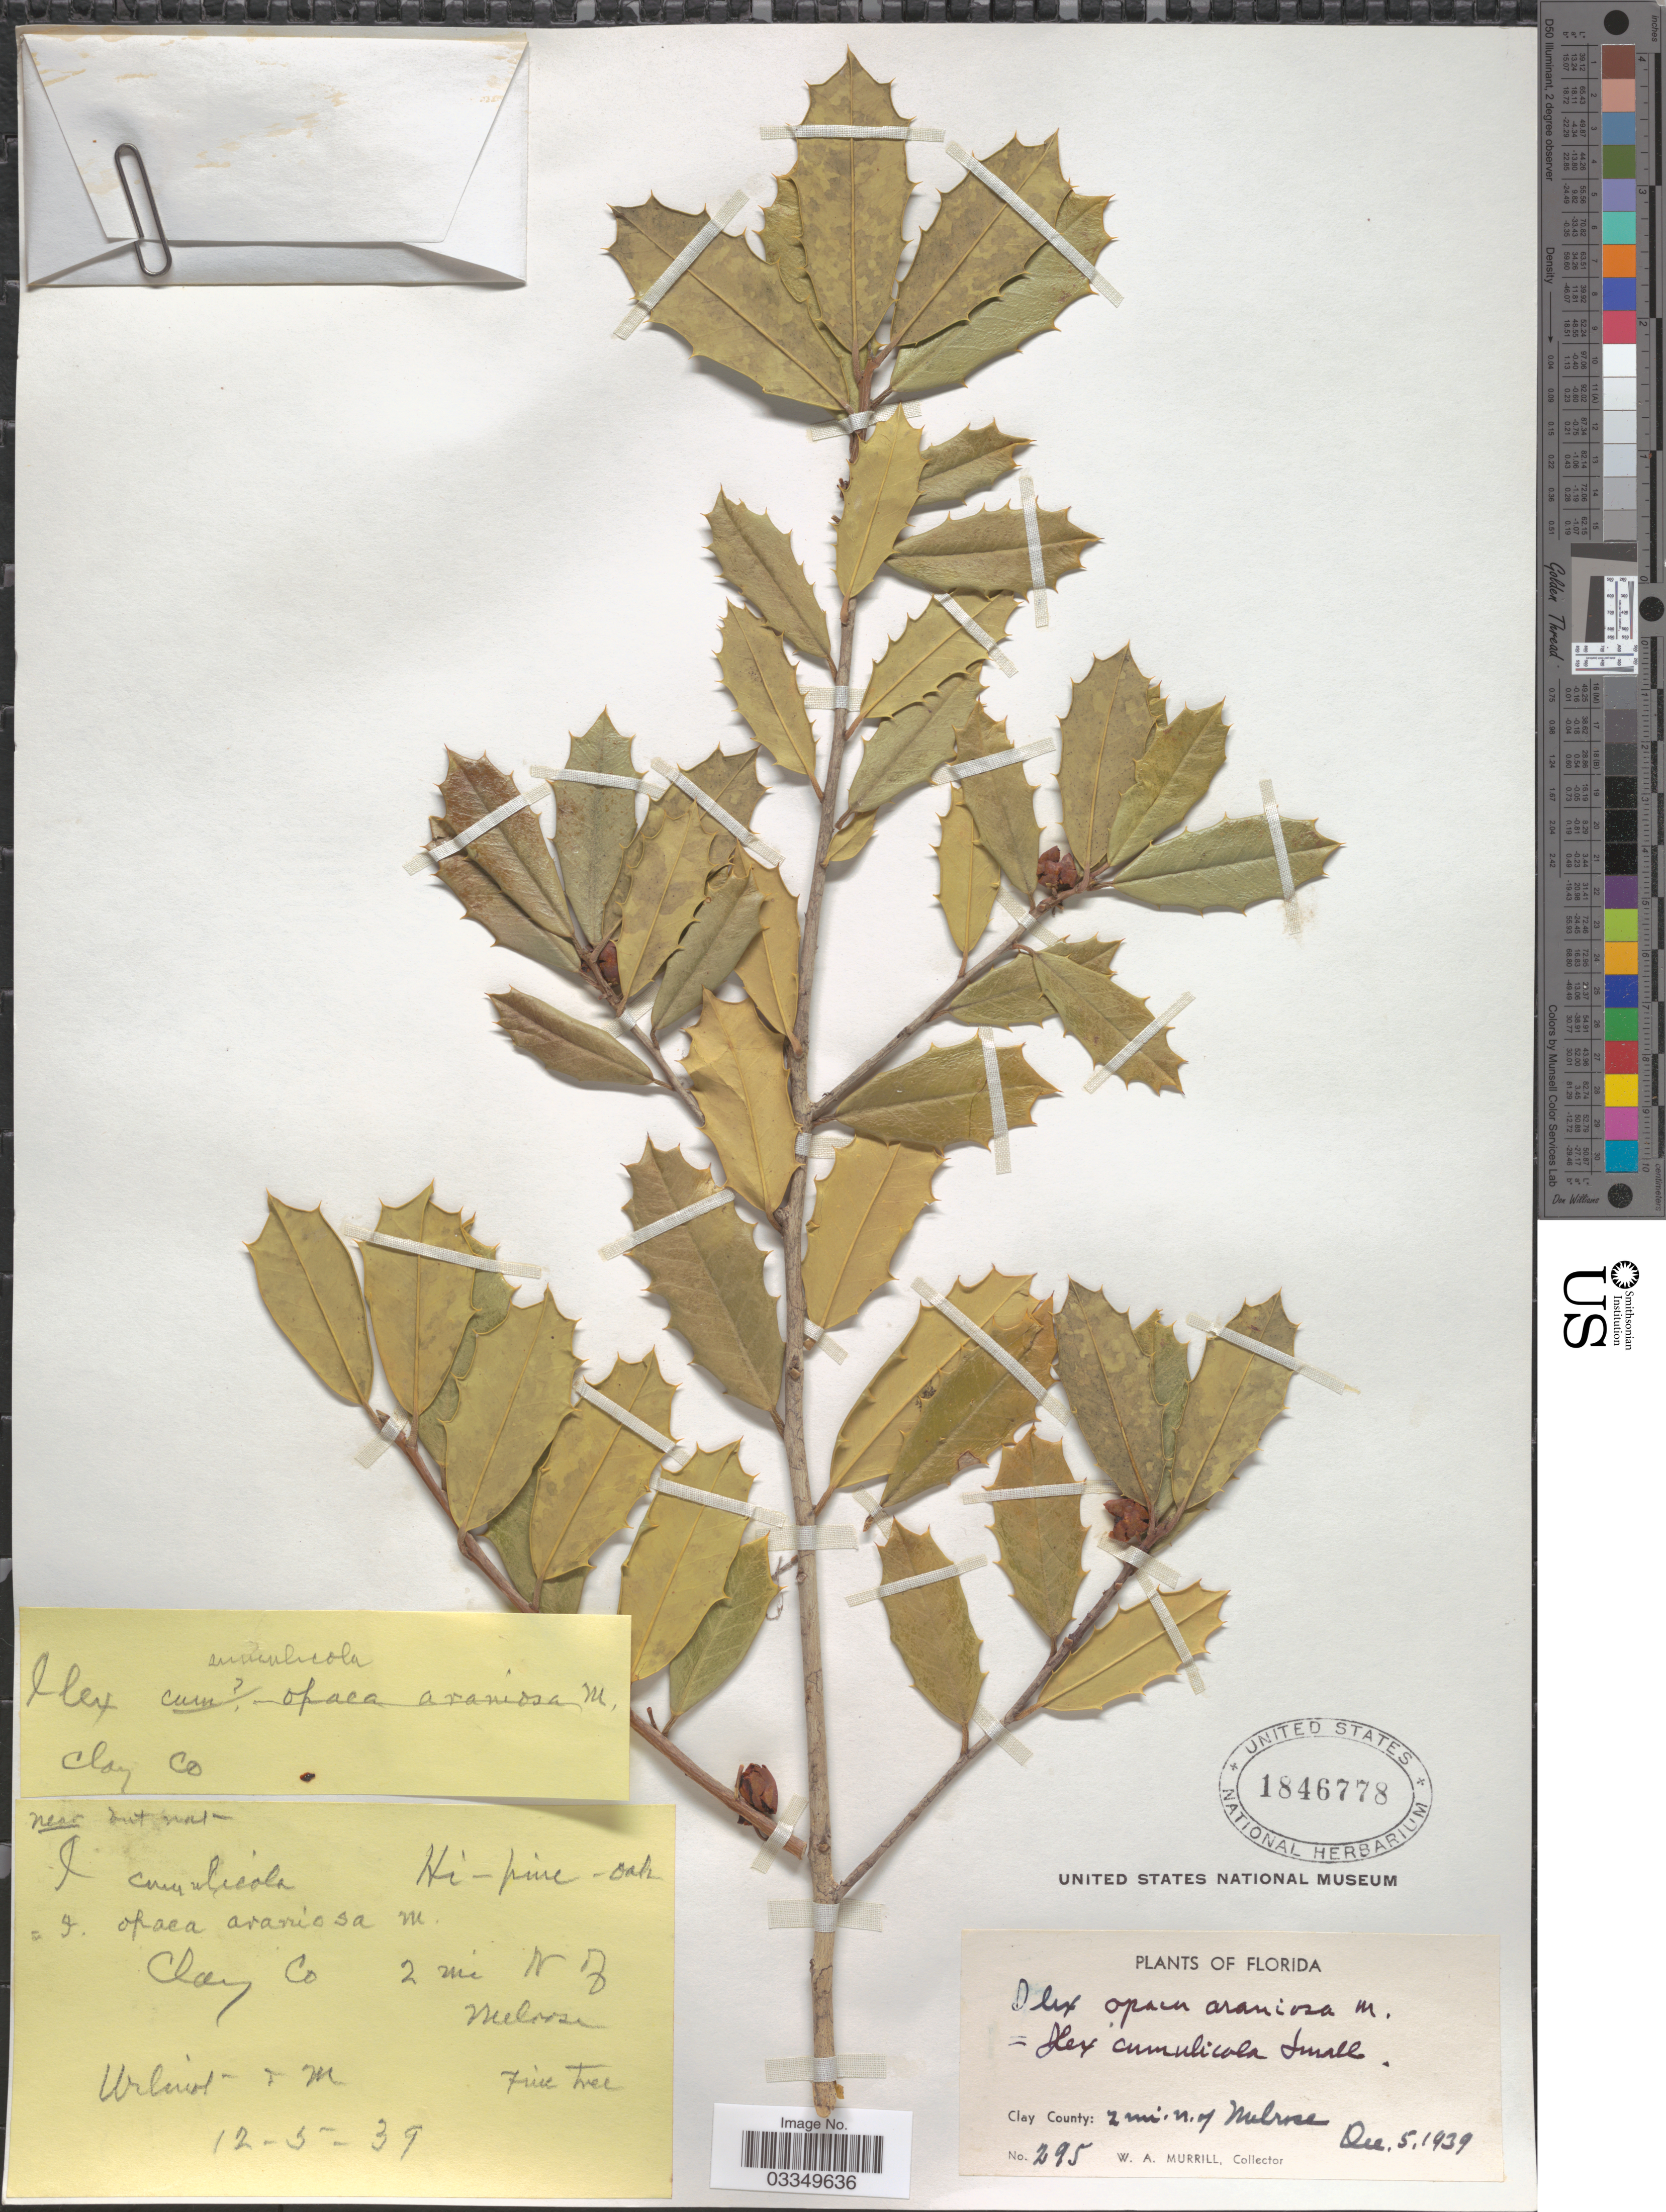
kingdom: Plantae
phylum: Tracheophyta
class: Magnoliopsida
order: Aquifoliales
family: Aquifoliaceae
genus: Ilex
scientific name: Ilex cumulicola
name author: Small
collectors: W. A. Murrill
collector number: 295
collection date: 1939-12-05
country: United States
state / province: Florida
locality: Clay County: 2 mi. n. of Mulrose.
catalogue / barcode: US 1846778